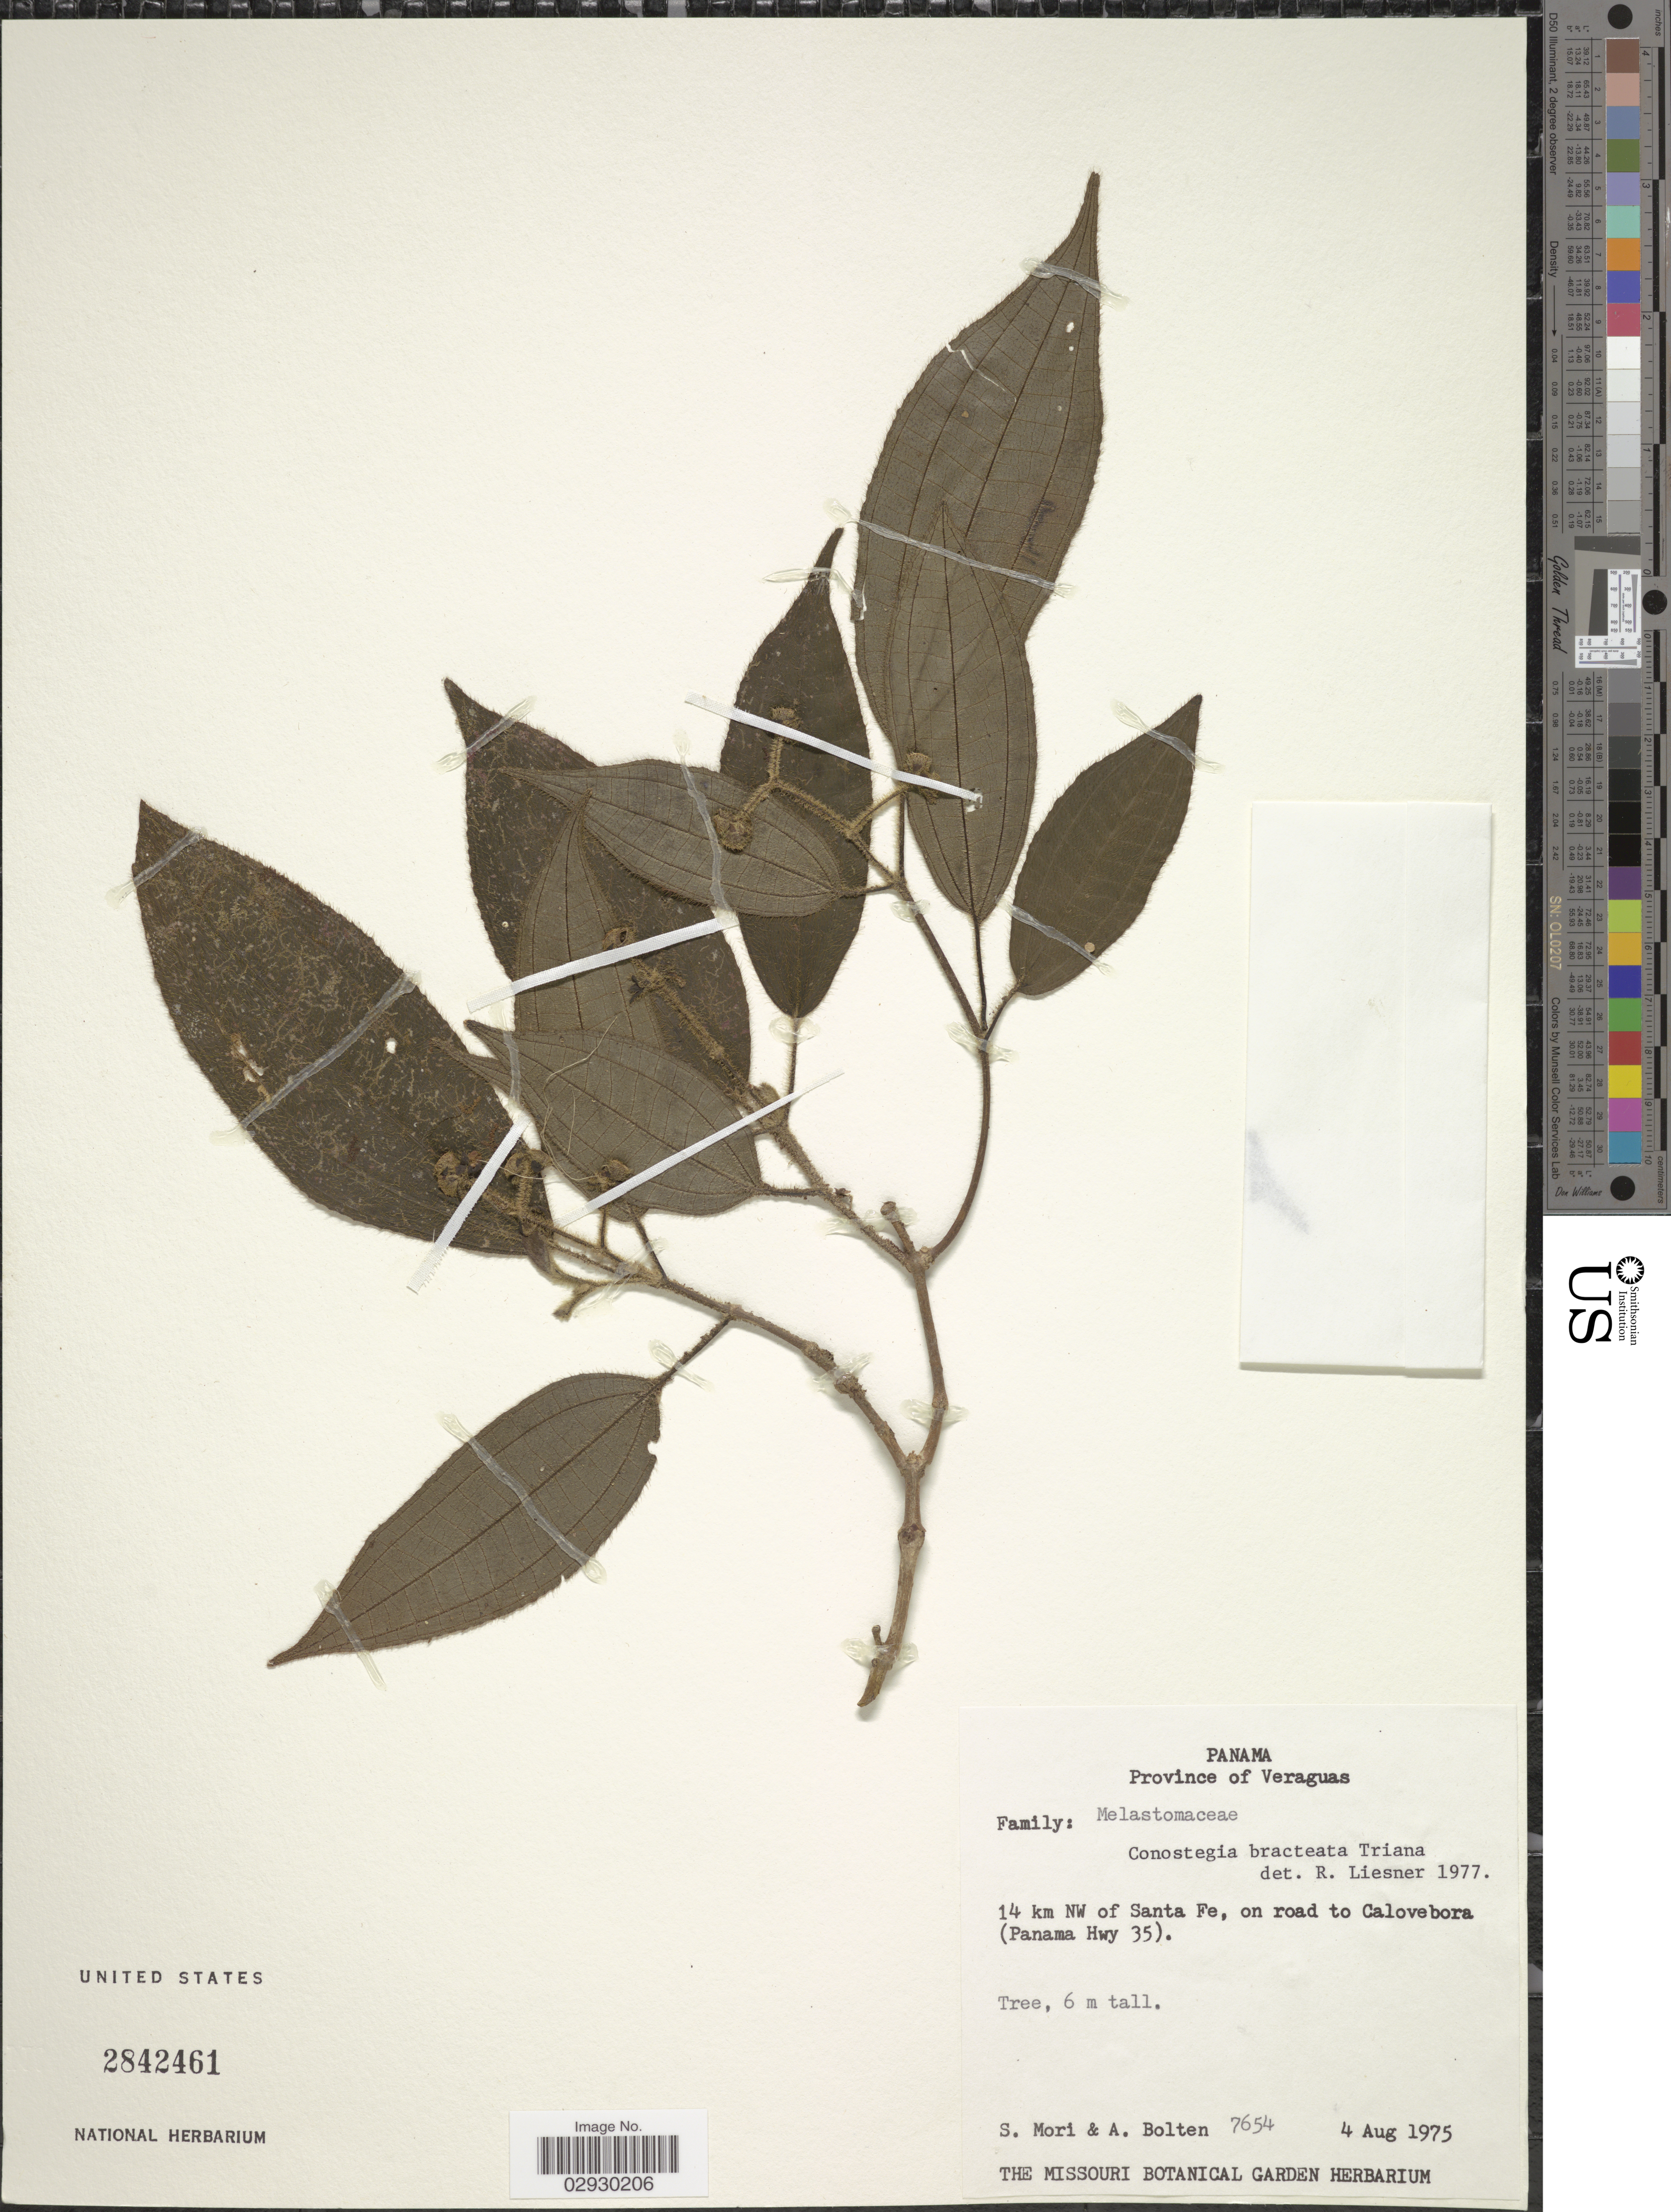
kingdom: Plantae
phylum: Tracheophyta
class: Magnoliopsida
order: Myrtales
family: Melastomataceae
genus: Conostegia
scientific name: Conostegia bracteata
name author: Triana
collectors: S. Mori & A. Bolten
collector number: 7654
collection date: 1975-08-04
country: Panama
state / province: Veraguas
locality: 14 km NW of Santa Fe, on road to Calovebora (Panama Hwy 35).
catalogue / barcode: US 2842461